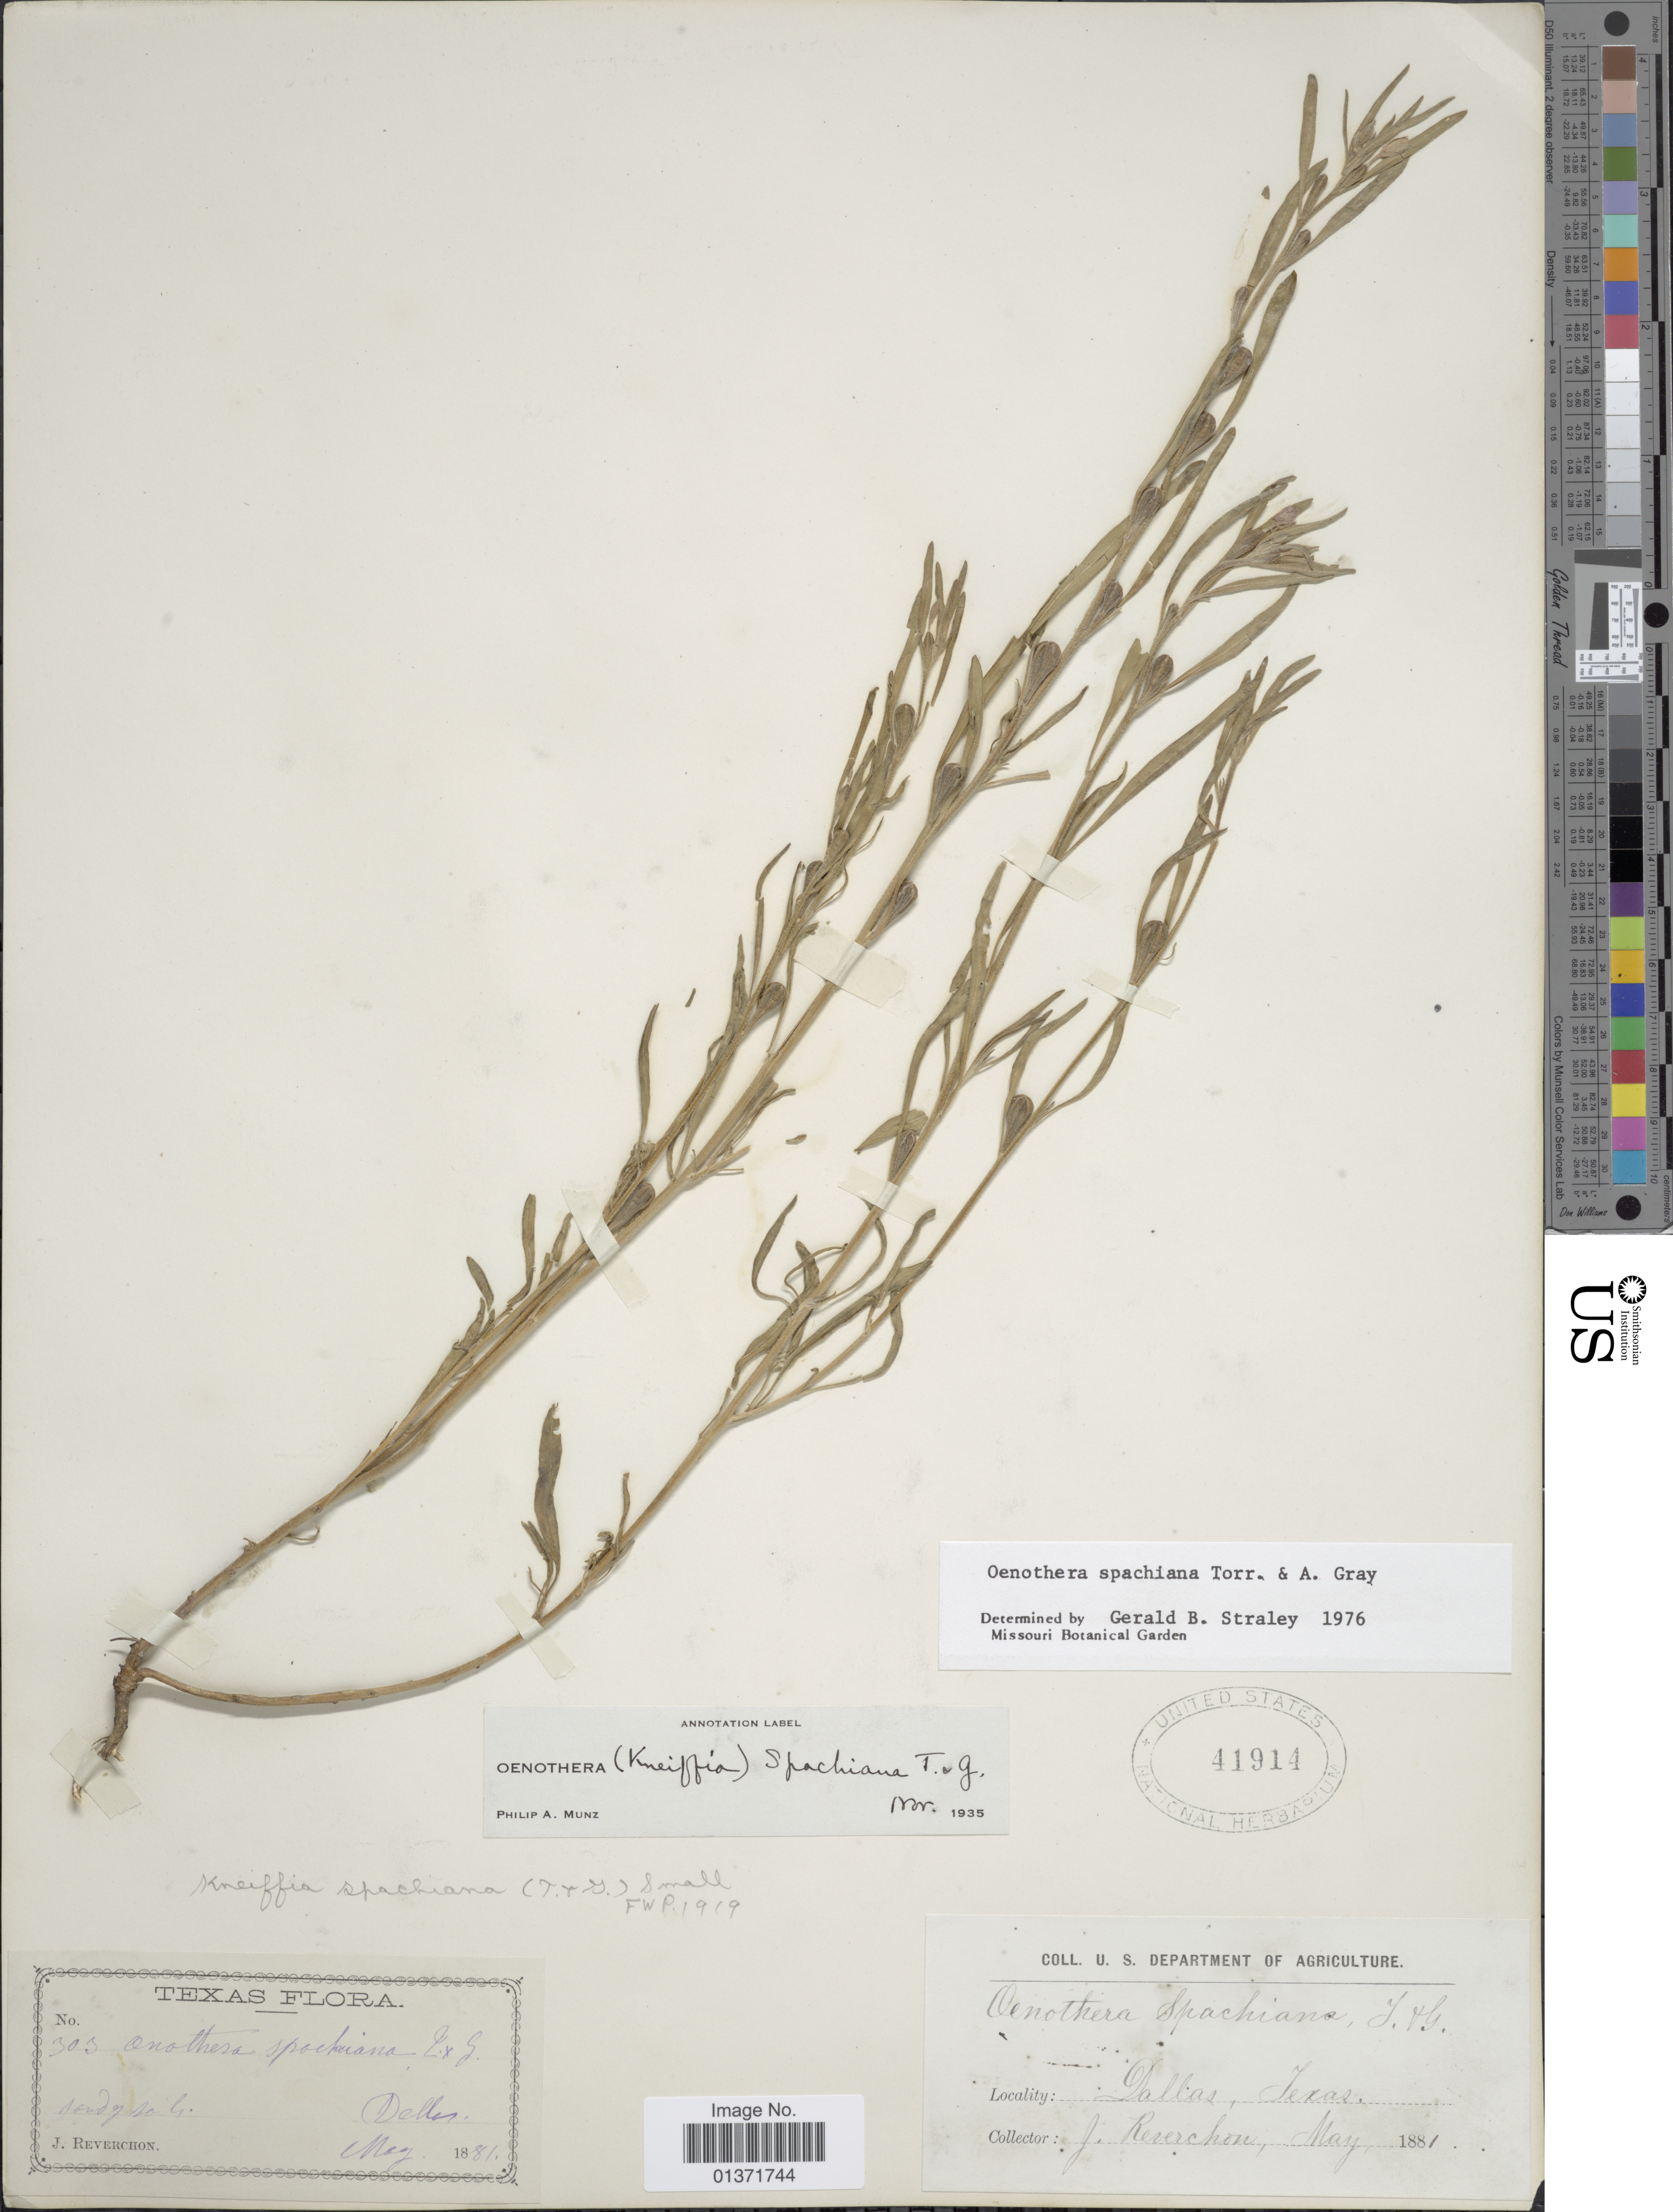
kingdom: Plantae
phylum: Tracheophyta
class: Magnoliopsida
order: Myrtales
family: Onagraceae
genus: Oenothera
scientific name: Oenothera spachiana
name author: Torr. & A. Gray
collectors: J. Reverchon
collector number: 303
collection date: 1881-05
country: United States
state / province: Texas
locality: Dallas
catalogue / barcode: US 41914